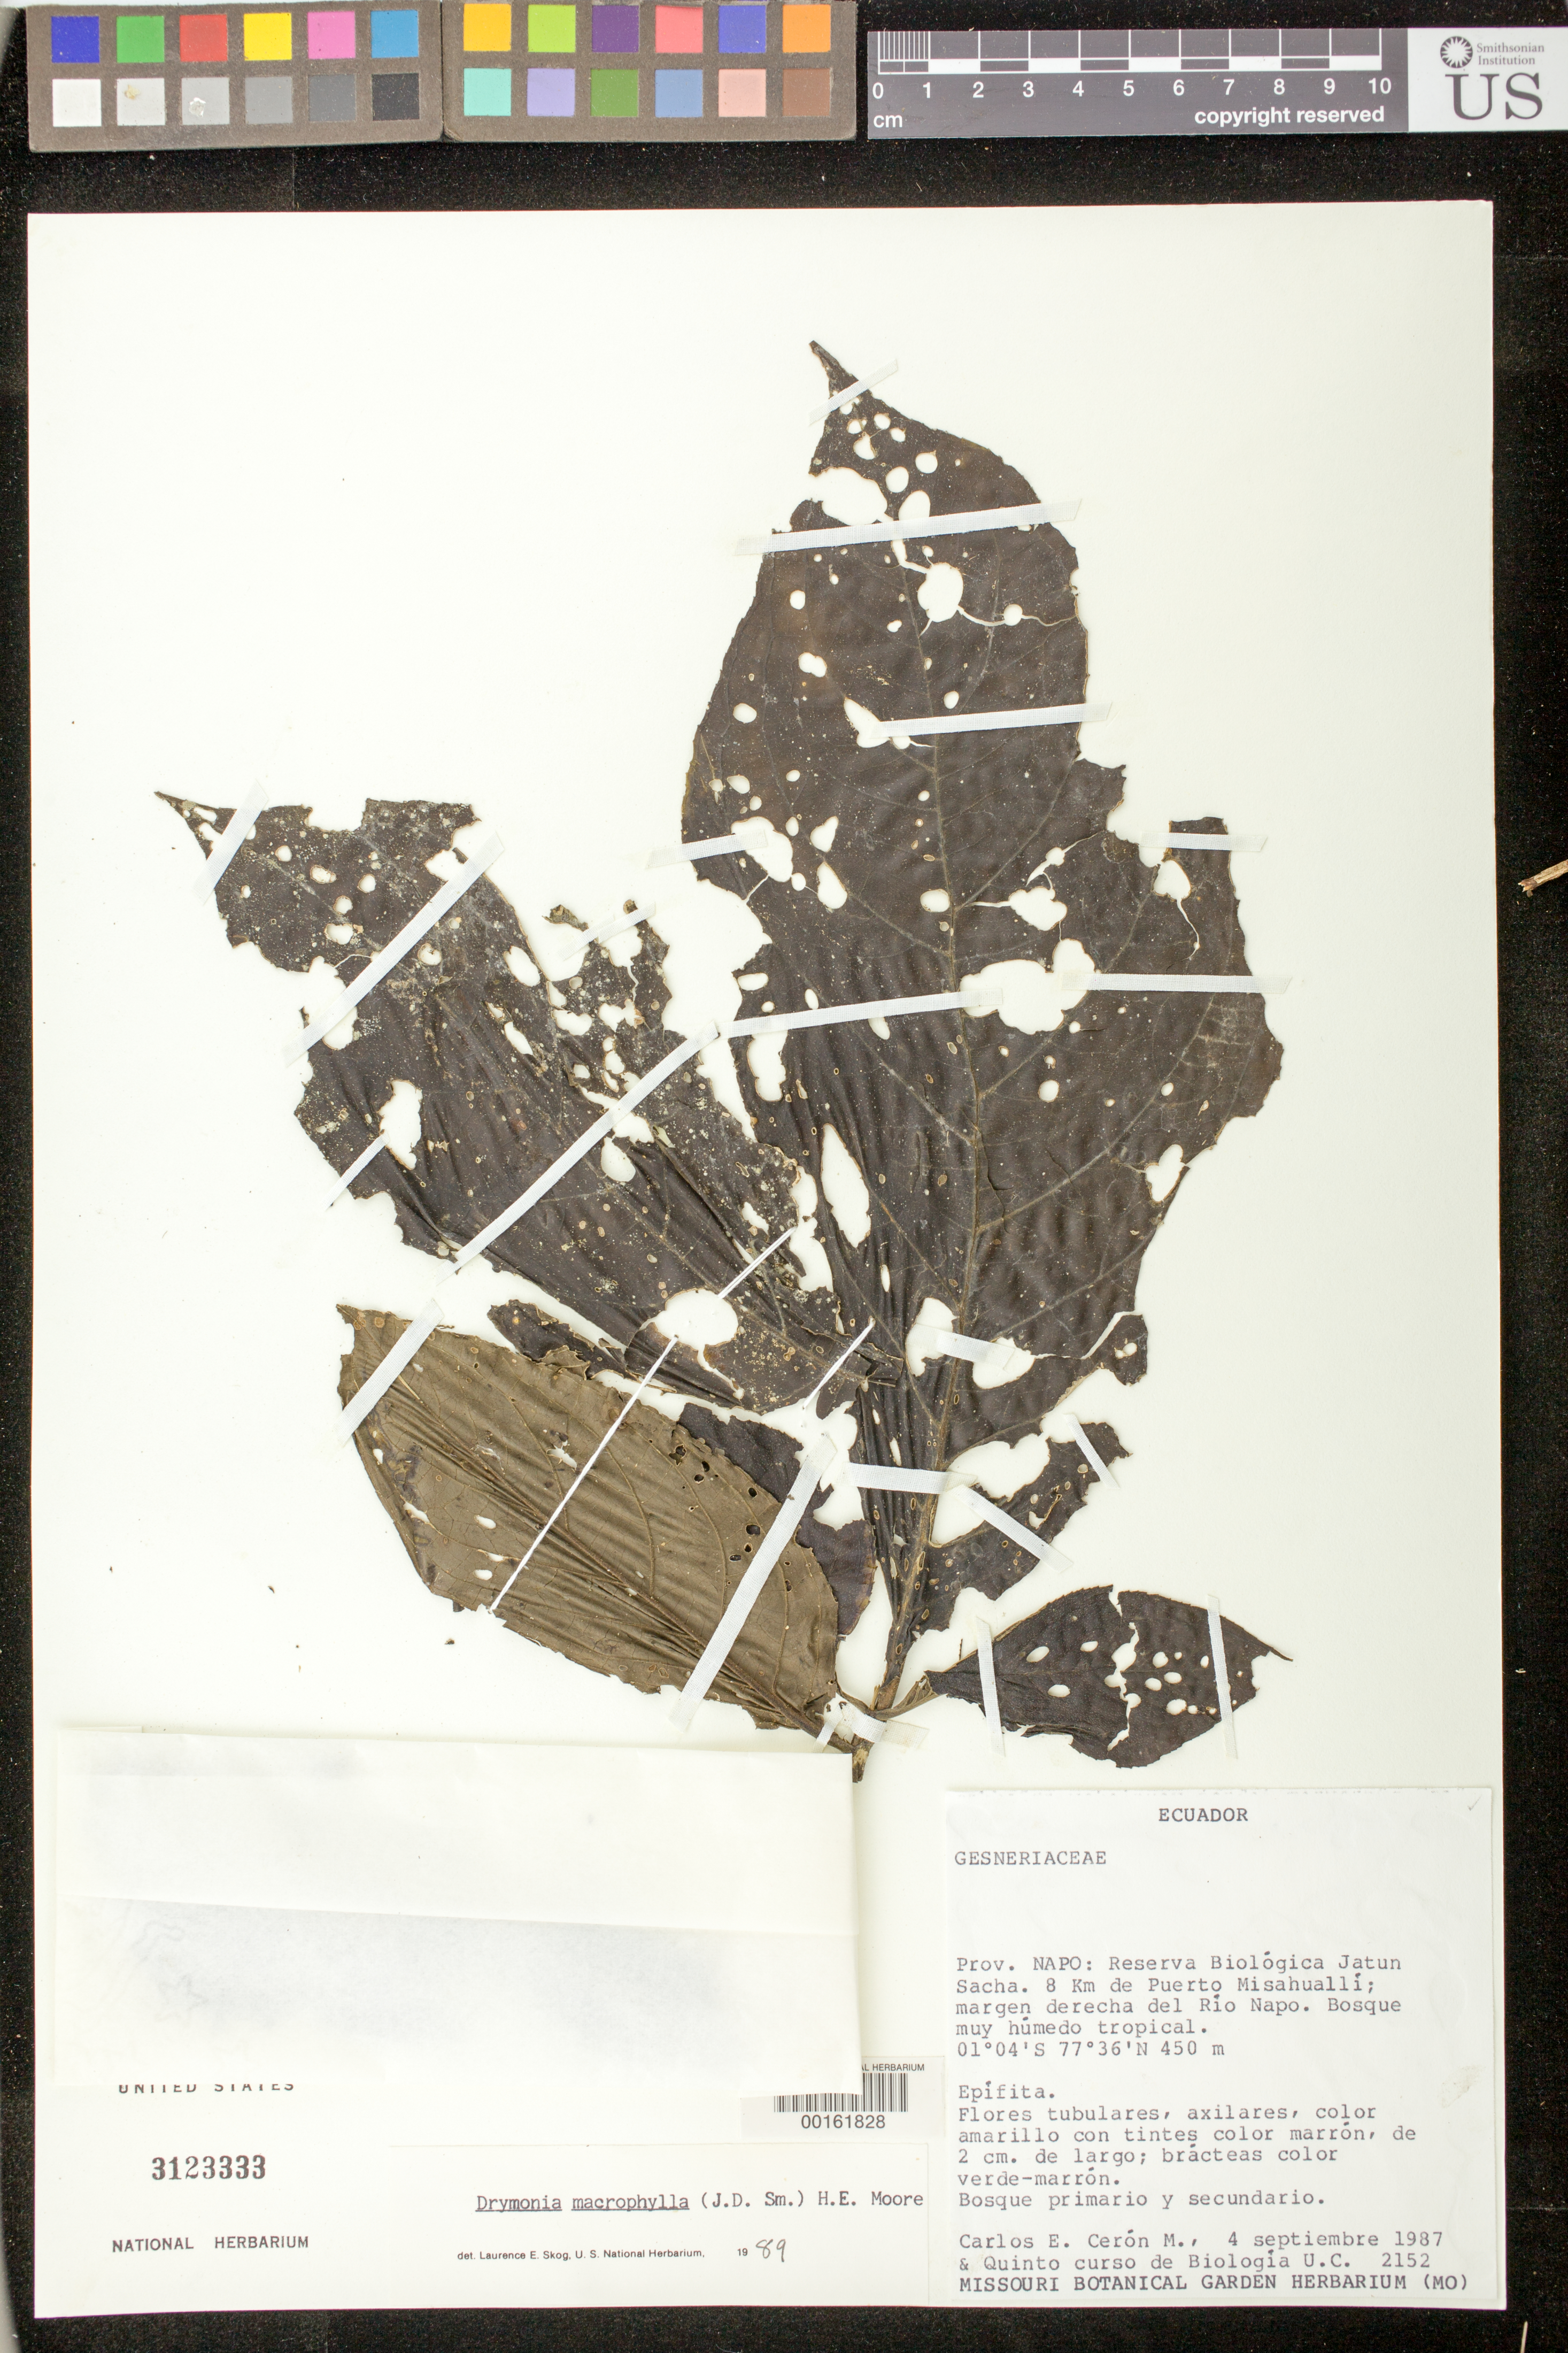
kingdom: Plantae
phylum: Tracheophyta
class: Magnoliopsida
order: Lamiales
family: Gesneriaceae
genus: Drymonia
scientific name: Drymonia macrophylla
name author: (Oerst.) H.E. Moore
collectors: C. E. Cerón M. & et al.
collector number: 2152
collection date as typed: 04 Sep 1987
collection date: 1987-09-04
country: Ecuador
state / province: Napo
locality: Reserva Biologica Jatun Sacha, 8 km from Puerto Misahualli, right hand bank of Rio Napo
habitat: Very humid tropical forest, primary and secondary forest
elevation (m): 450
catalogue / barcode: US 3123333